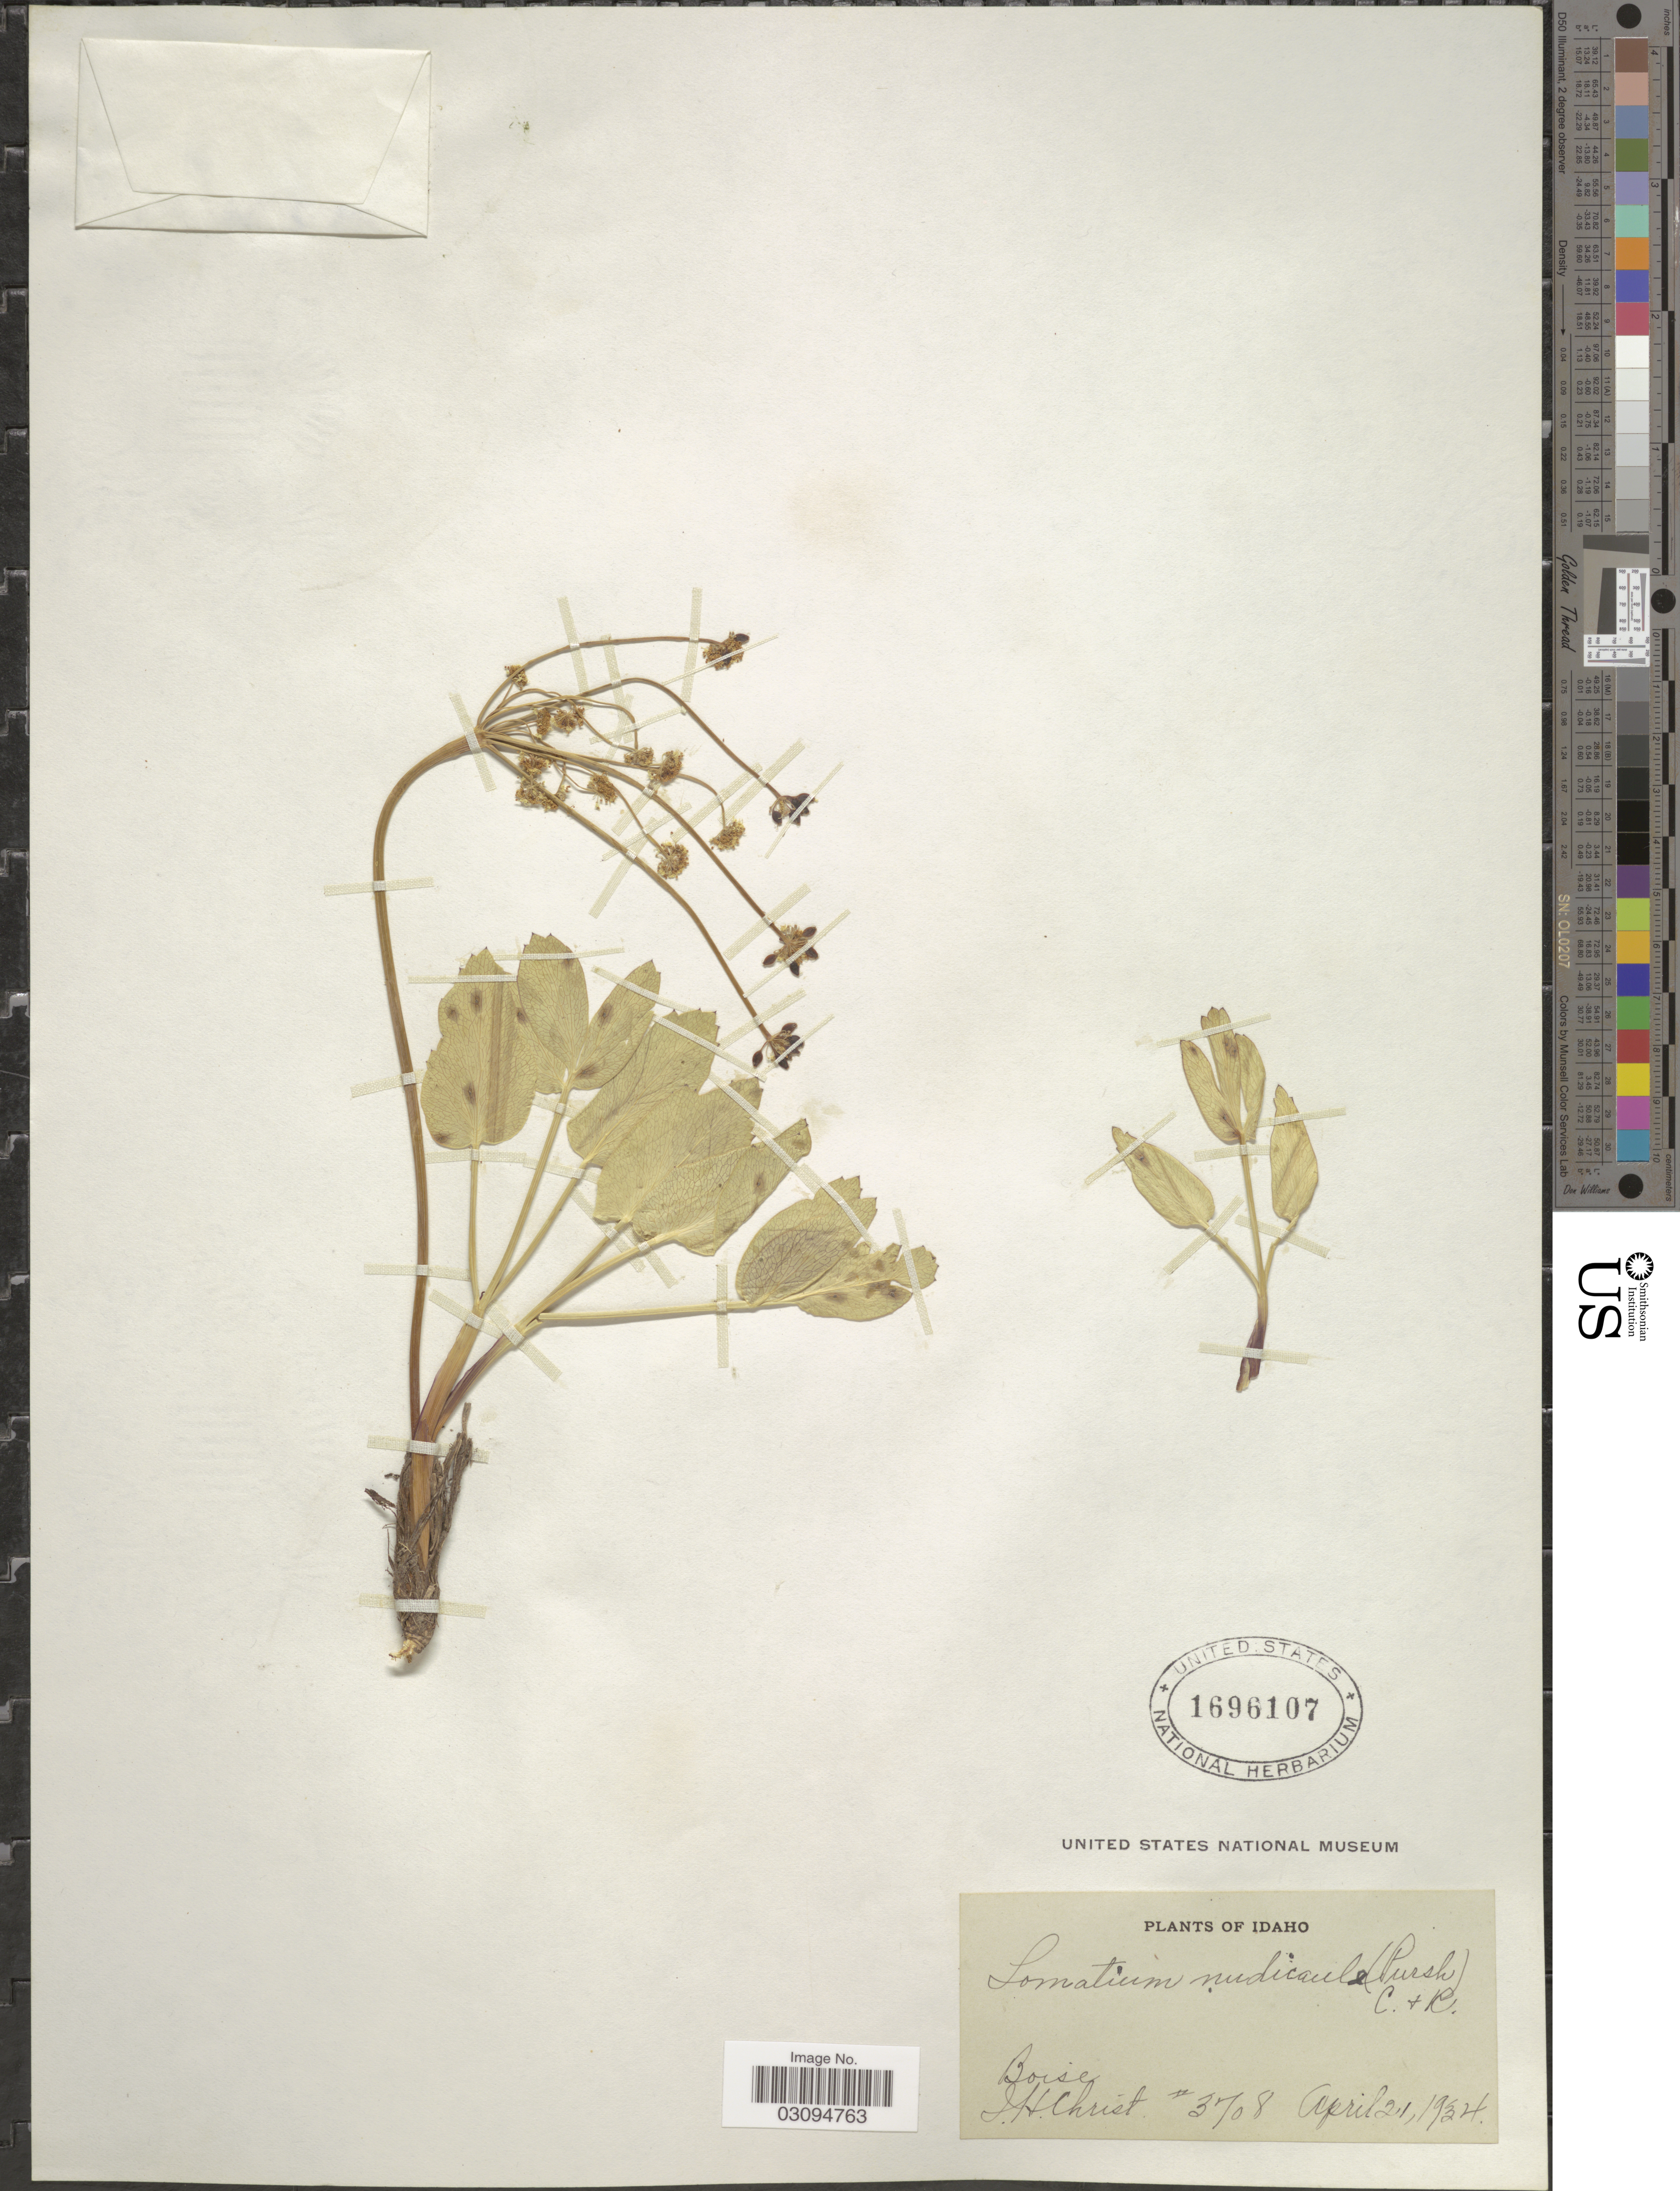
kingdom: Plantae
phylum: Tracheophyta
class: Magnoliopsida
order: Apiales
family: Apiaceae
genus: Lomatium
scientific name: Lomatium nudicaule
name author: (Pursh) J.M. Coult. & Rose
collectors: J. H. Christ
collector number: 3708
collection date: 1934-04-21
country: United States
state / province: Idaho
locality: Boise.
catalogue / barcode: US 1696107